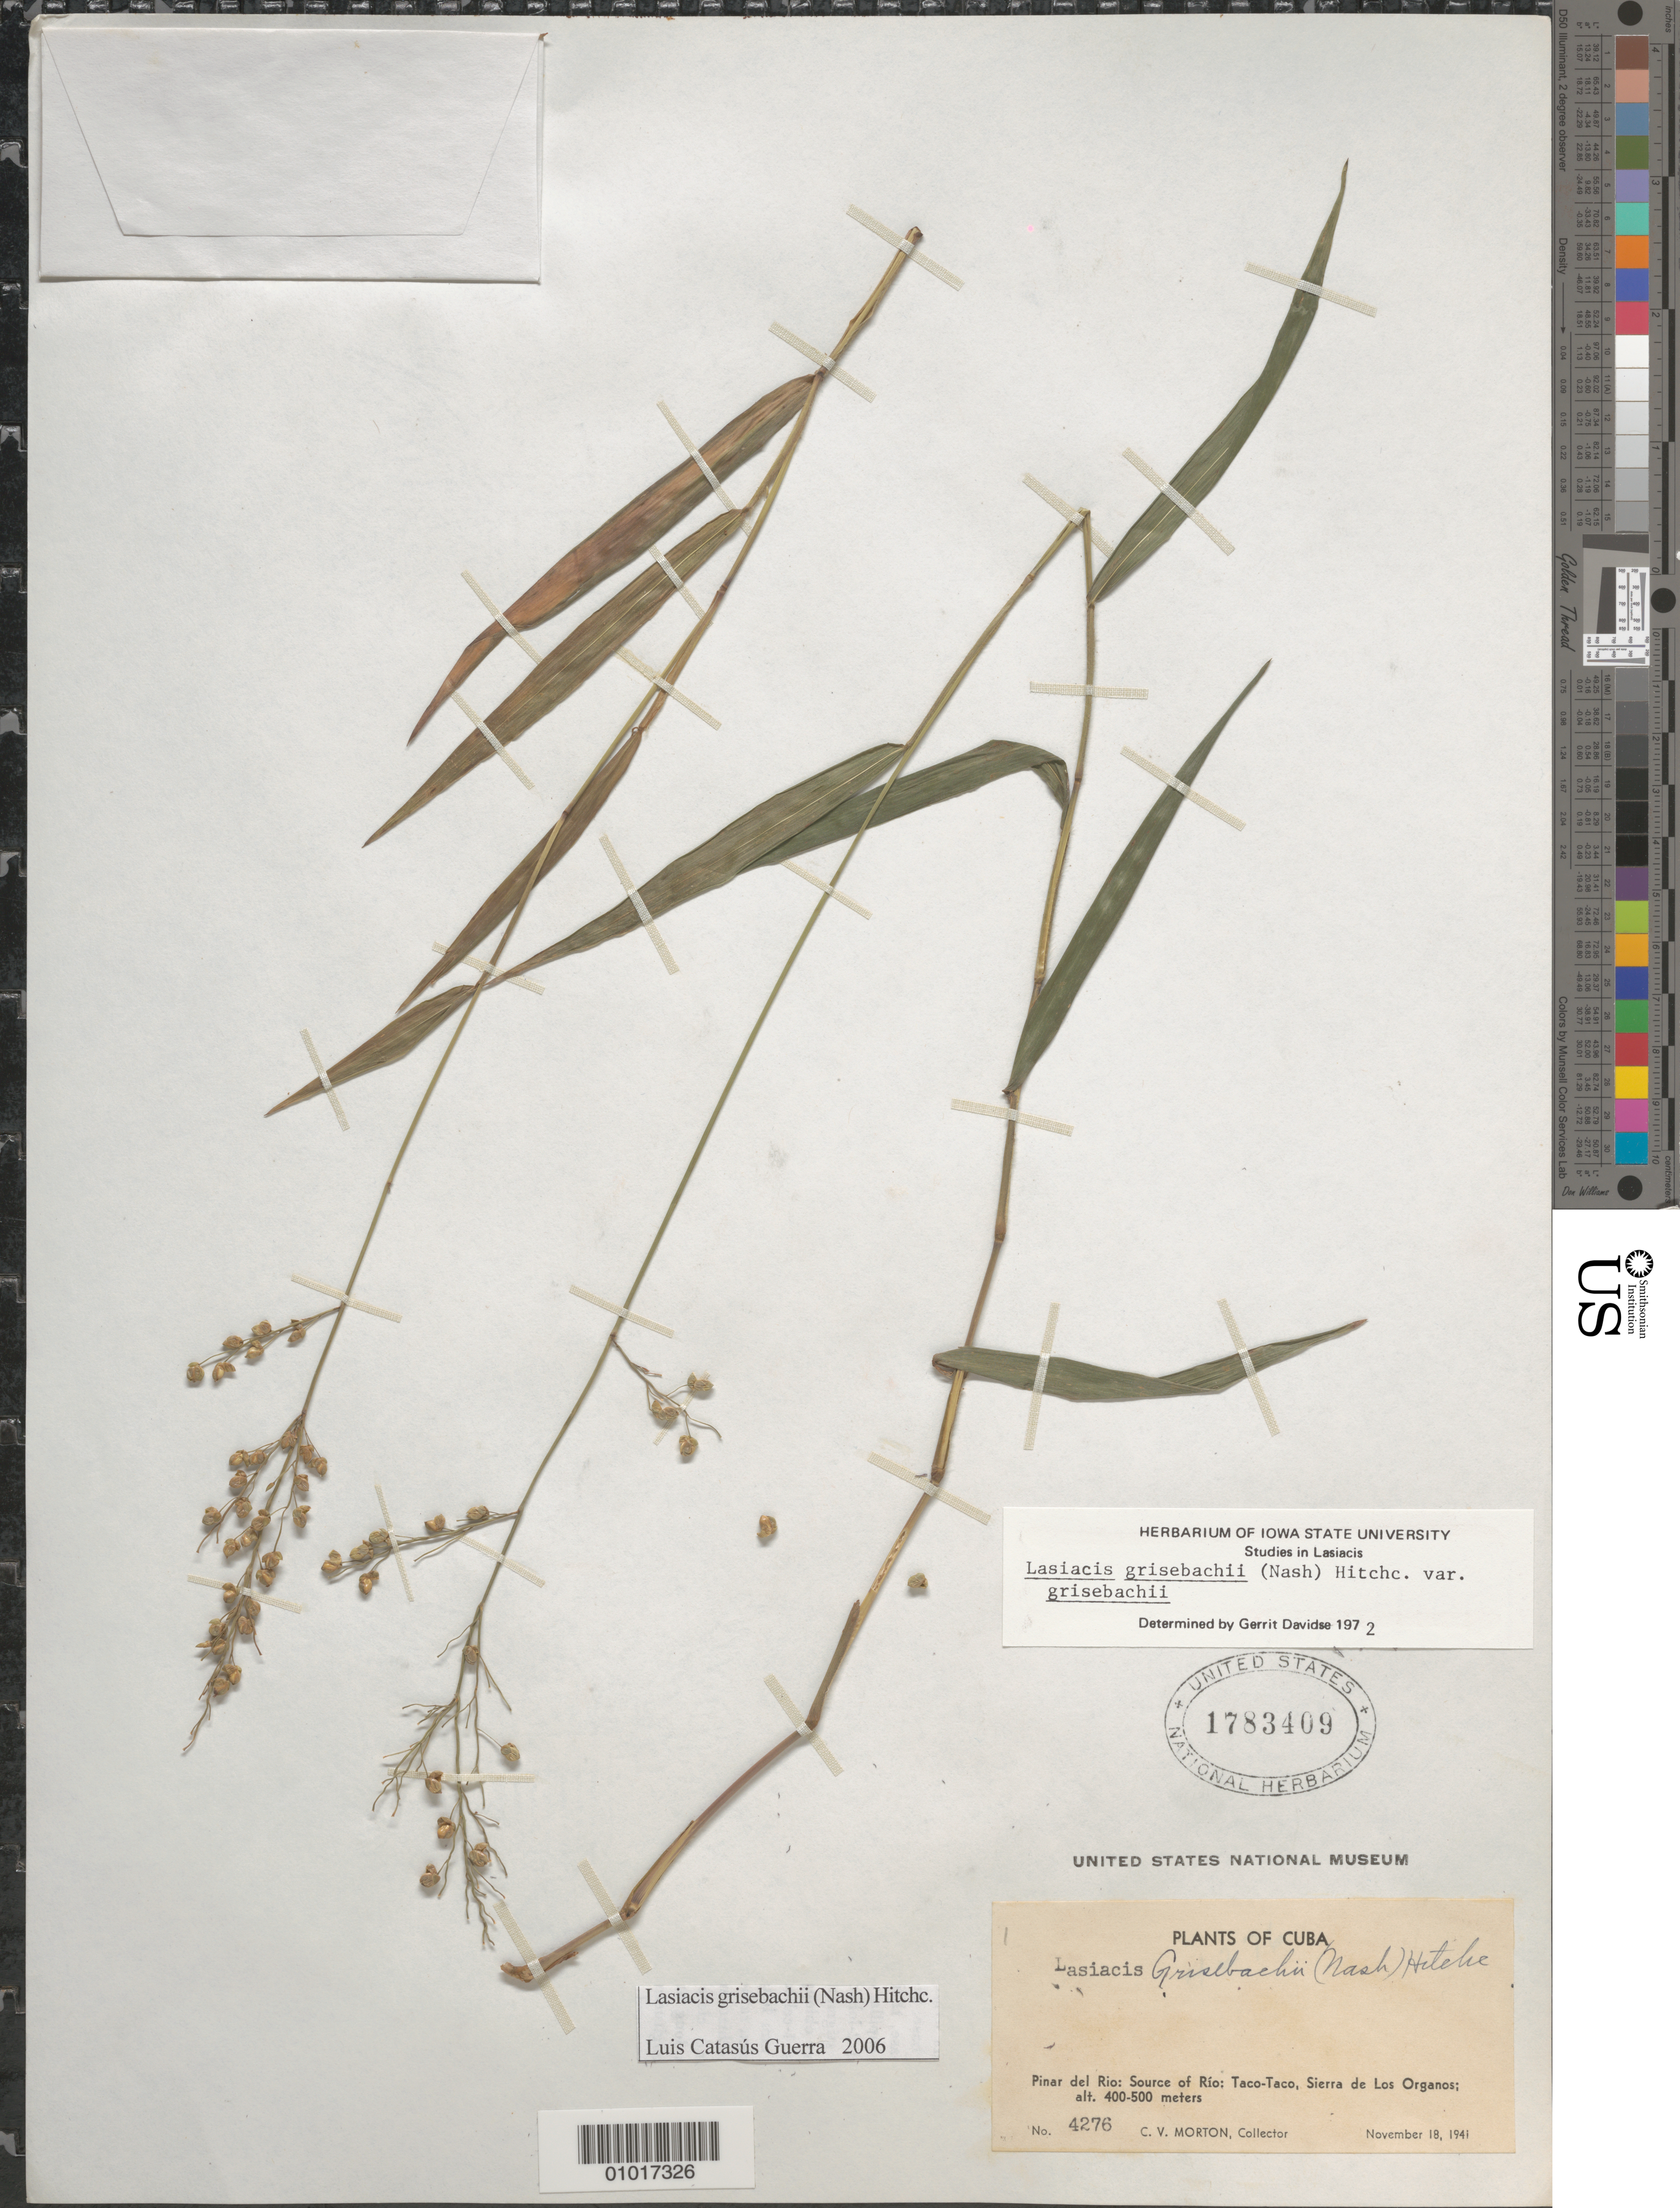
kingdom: Plantae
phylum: Tracheophyta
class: Liliopsida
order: Poales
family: Poaceae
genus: Lasiacis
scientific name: Lasiacis grisebachii var. grisebachii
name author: (Nash) Hitchc.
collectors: C. V. Morton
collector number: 4276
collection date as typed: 18 Nov 1941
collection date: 1941-11-18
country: Cuba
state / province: Pinar del Rio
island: Cuba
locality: Pinar del Rio: Source of Rio: Taco-Taco, Sierra de Los Organos;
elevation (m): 400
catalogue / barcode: US 1783409